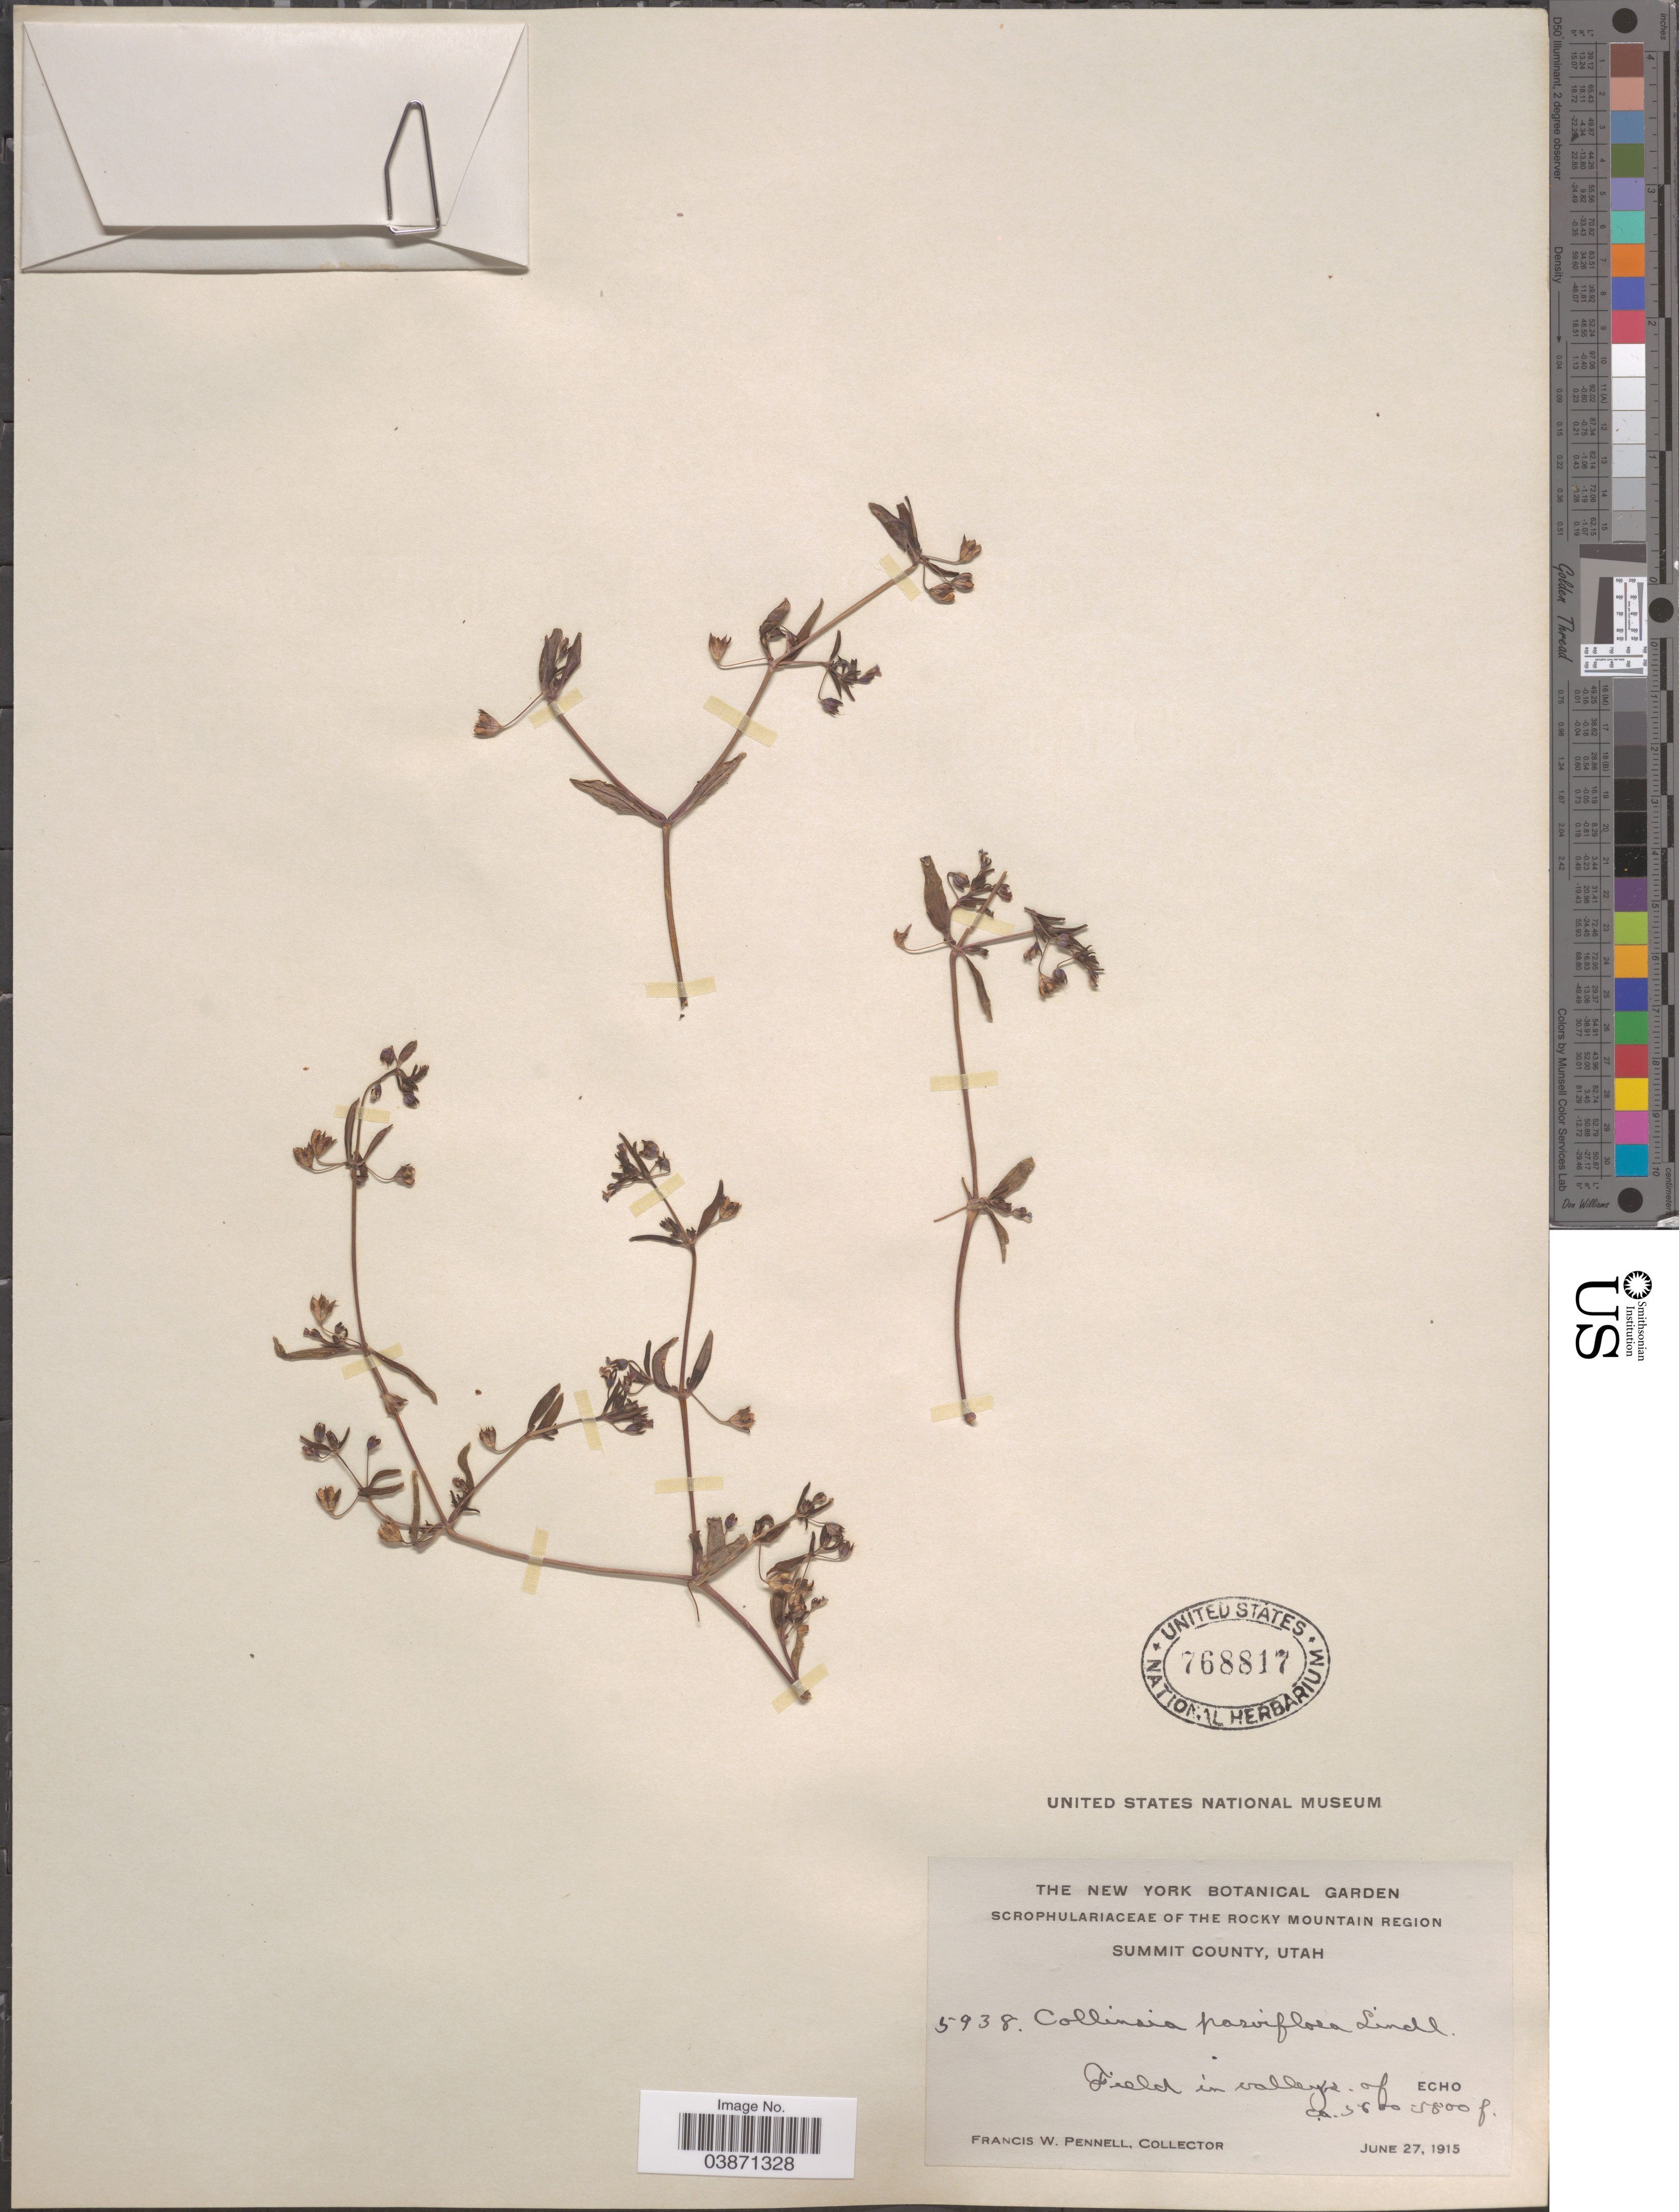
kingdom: Plantae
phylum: Tracheophyta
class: Magnoliopsida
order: Lamiales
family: Plantaginaceae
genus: Collinsia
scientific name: Collinsia parviflora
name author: Douglas ex Lindl.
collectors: F. W. Pennell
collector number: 5938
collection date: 1915-06-27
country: United States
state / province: Utah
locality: The Rocky Mountain Region. Summit County. In valley's of Echo.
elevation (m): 1707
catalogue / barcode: US 768817